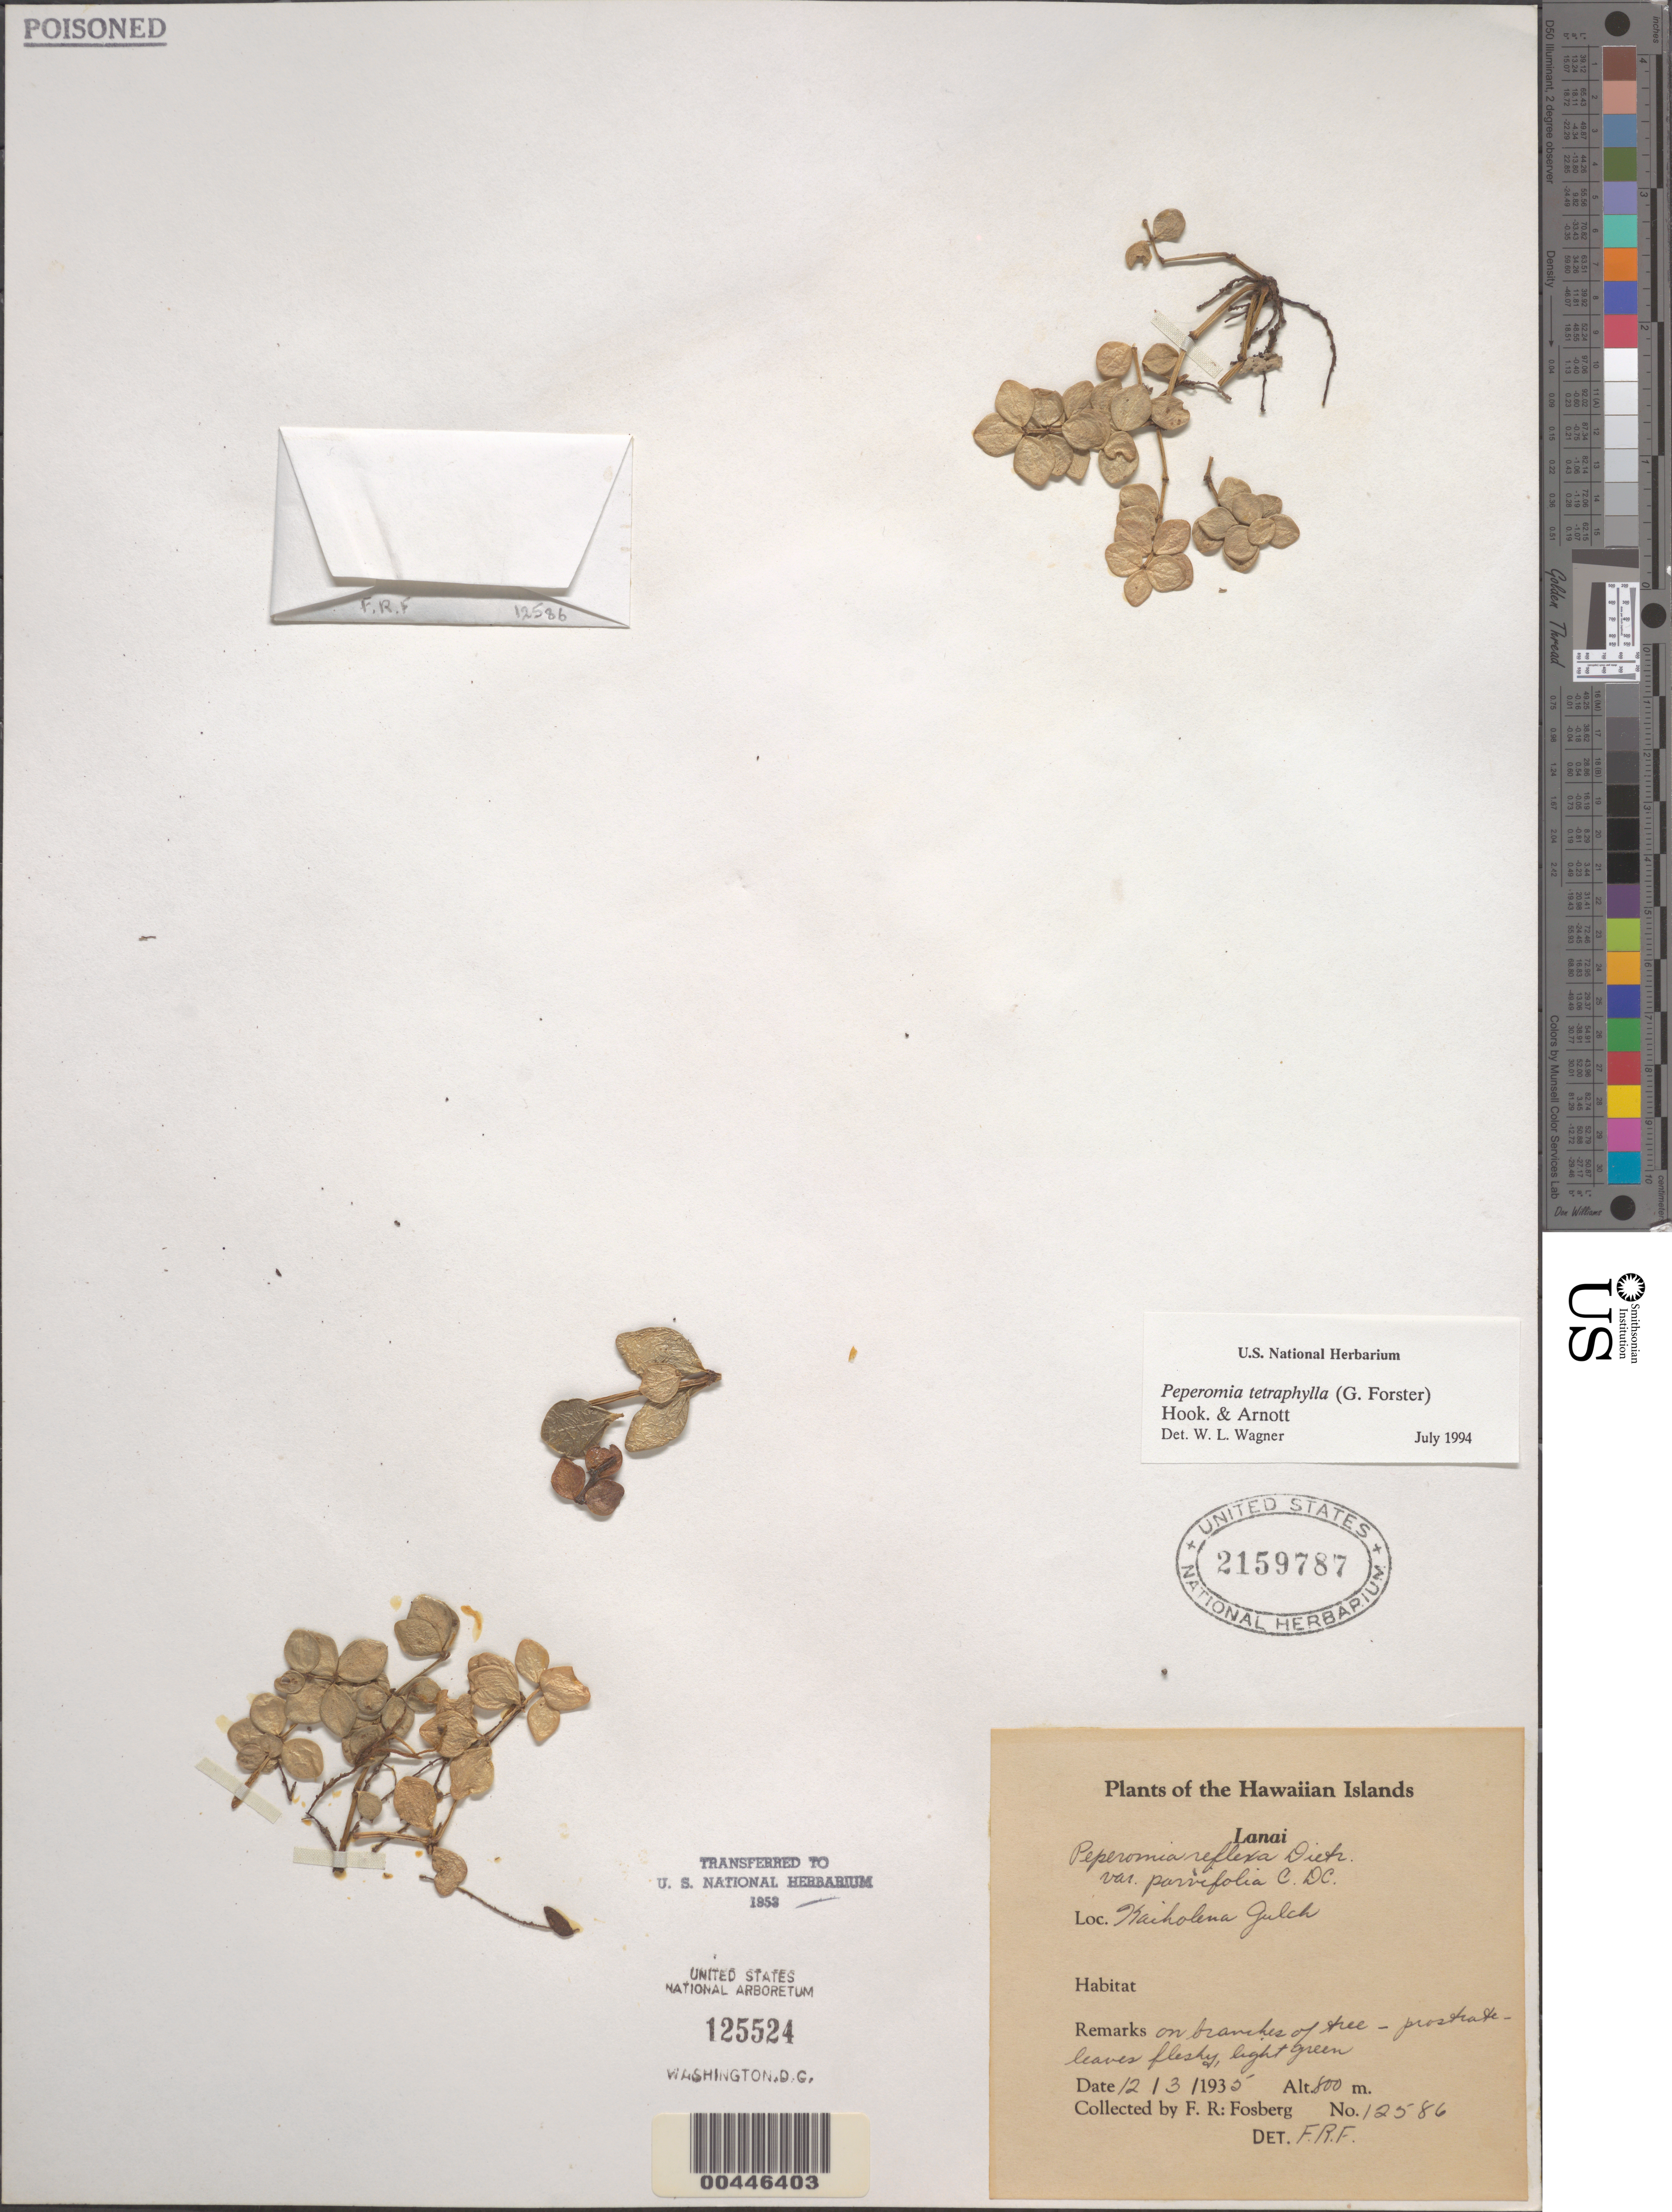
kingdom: Plantae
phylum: Tracheophyta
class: Magnoliopsida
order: Piperales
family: Piperaceae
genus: Peperomia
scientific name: Peperomia trichopus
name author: Trel. in J.F. Macbr.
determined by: Wagner, W. L., (BOT), Smithsonian Institution - National Museum of Natural History (UNITED STATES)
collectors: F. R. Fosberg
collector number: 12586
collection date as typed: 12 Mar 1935 or 3 Dec 1935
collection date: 1935-03-12 or 1935-12-03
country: United States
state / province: Hawaii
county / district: Maui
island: Lana'i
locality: Kaiholena Gulch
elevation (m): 800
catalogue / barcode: US 2159787